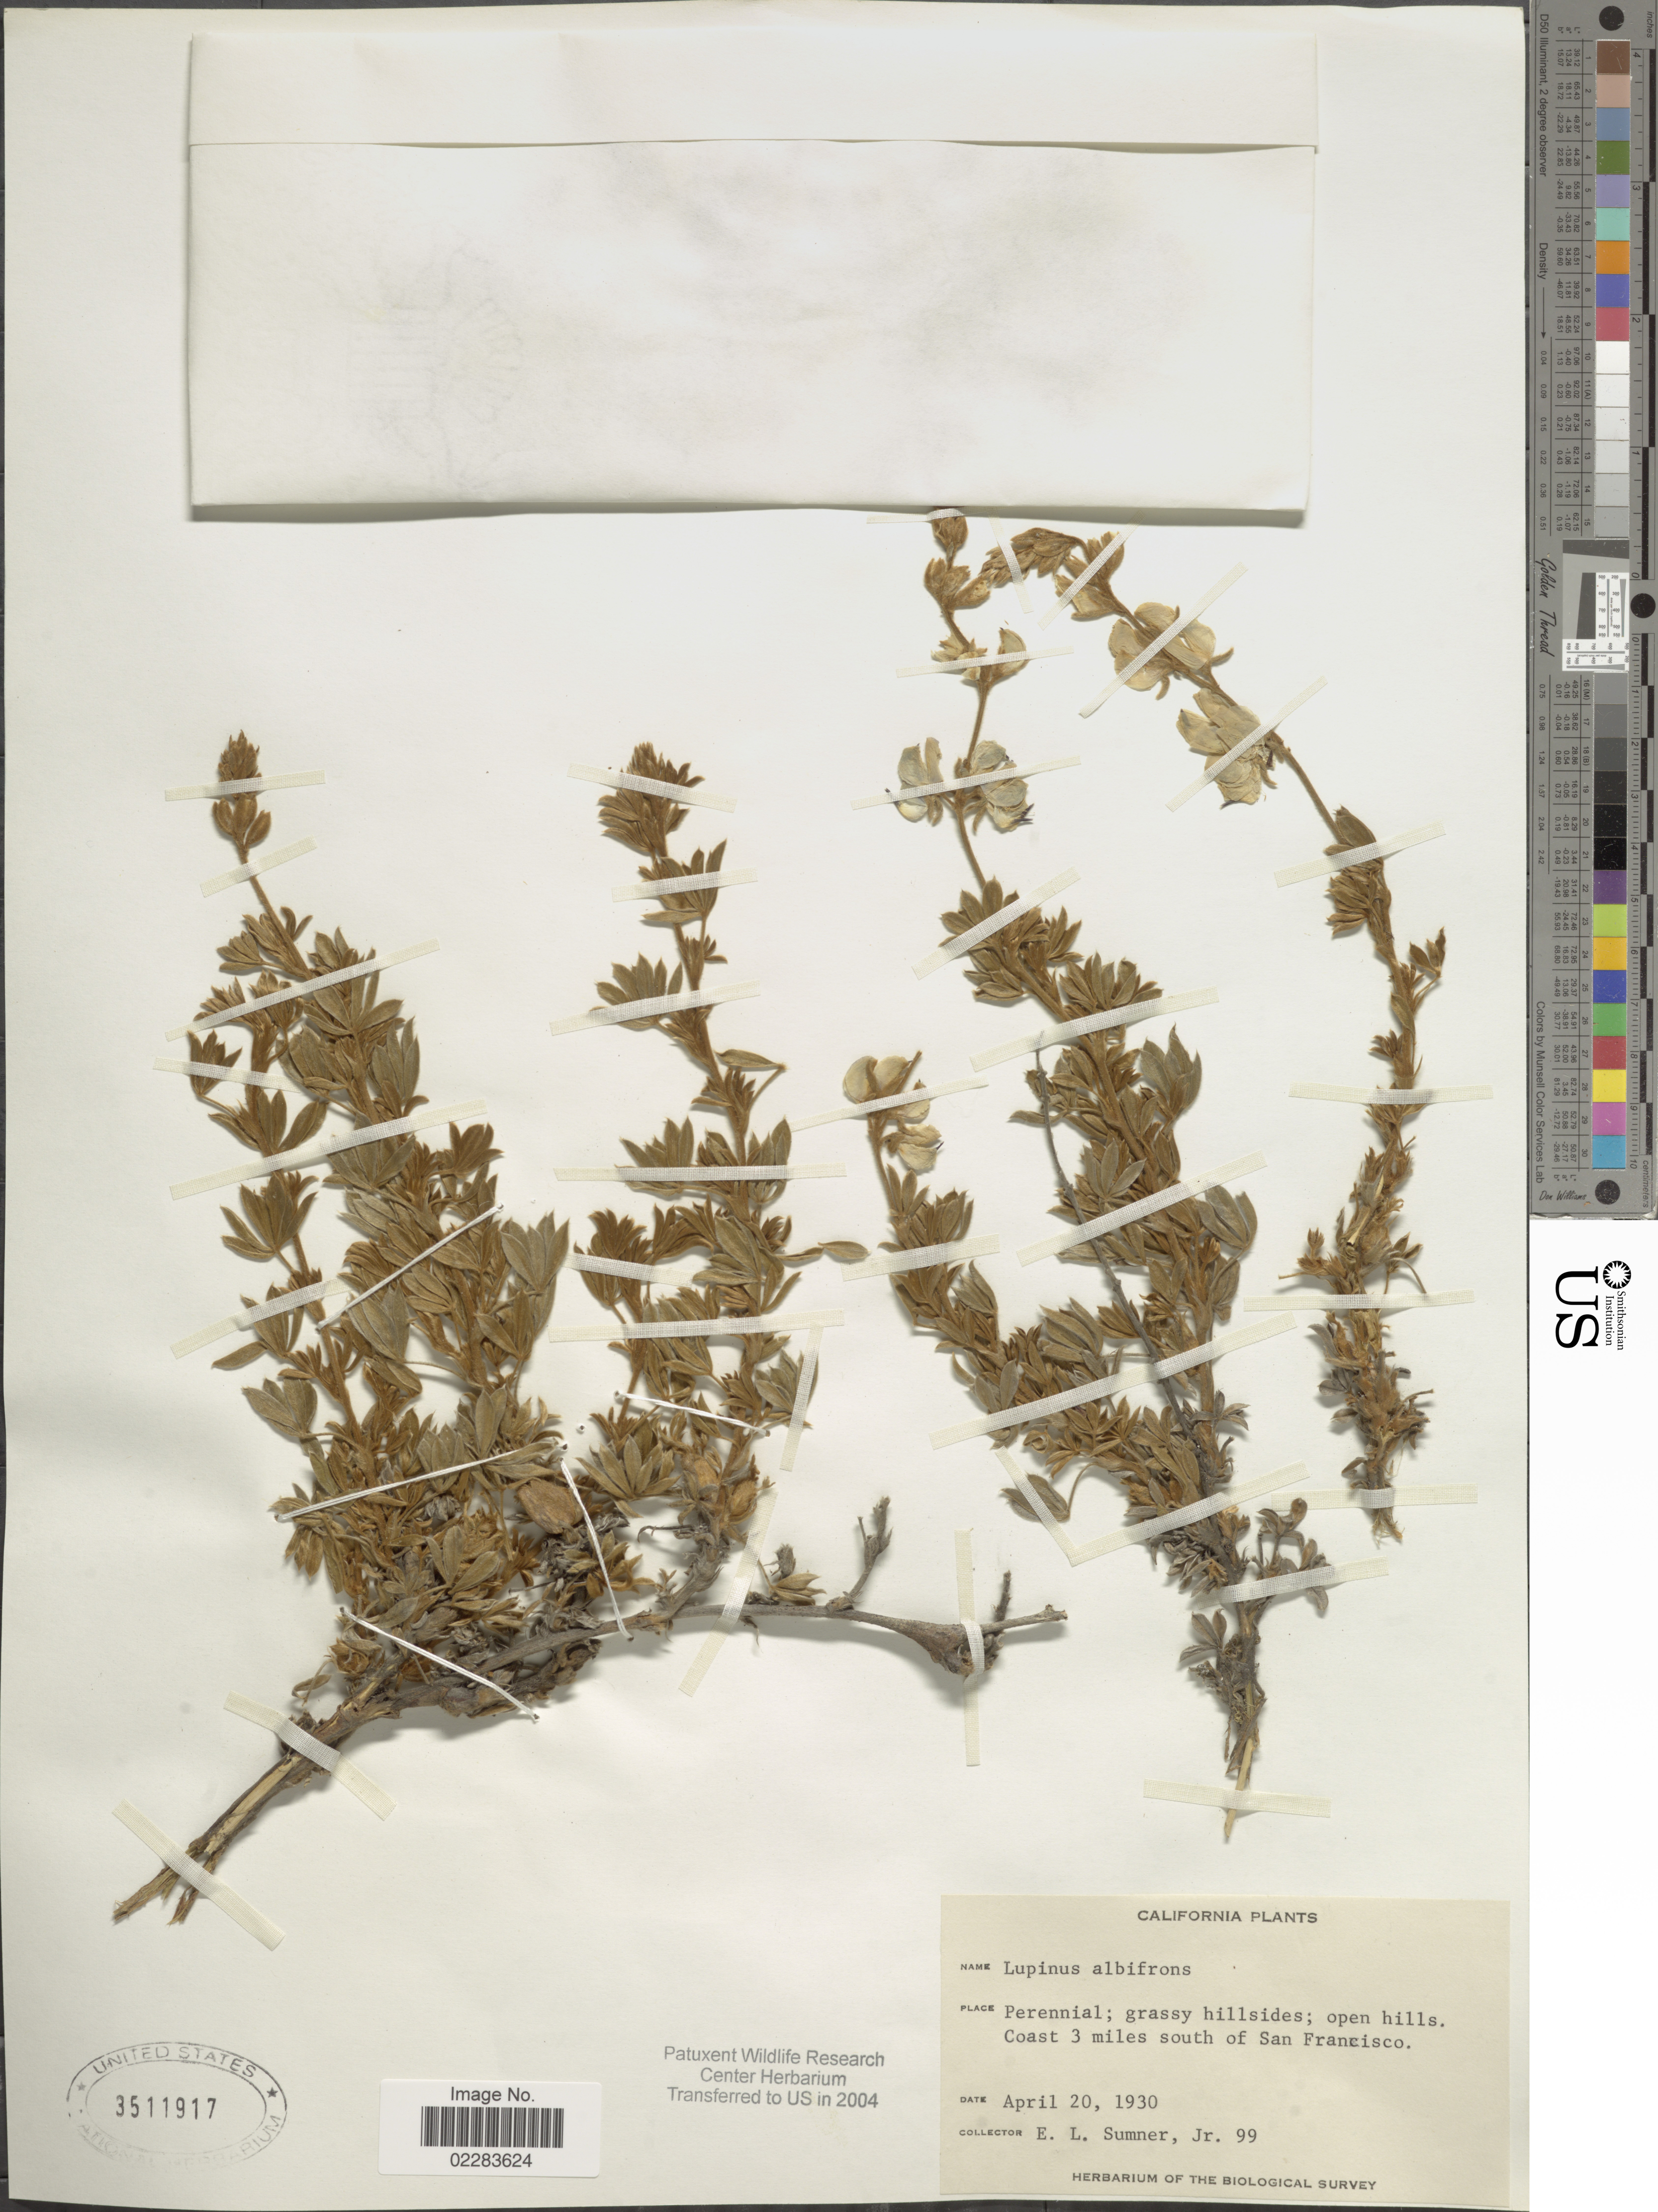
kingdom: Plantae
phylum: Tracheophyta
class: Magnoliopsida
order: Fabales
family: Fabaceae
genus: Lupinus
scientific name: Lupinus albifrons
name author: Benth.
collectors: E. Sumner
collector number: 99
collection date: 1930-04-20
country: United States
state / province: California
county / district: San Francisco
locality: Perennial: grasy hillsides; open hills, Coast 3 miles south of San Francisco.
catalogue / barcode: US 3511917